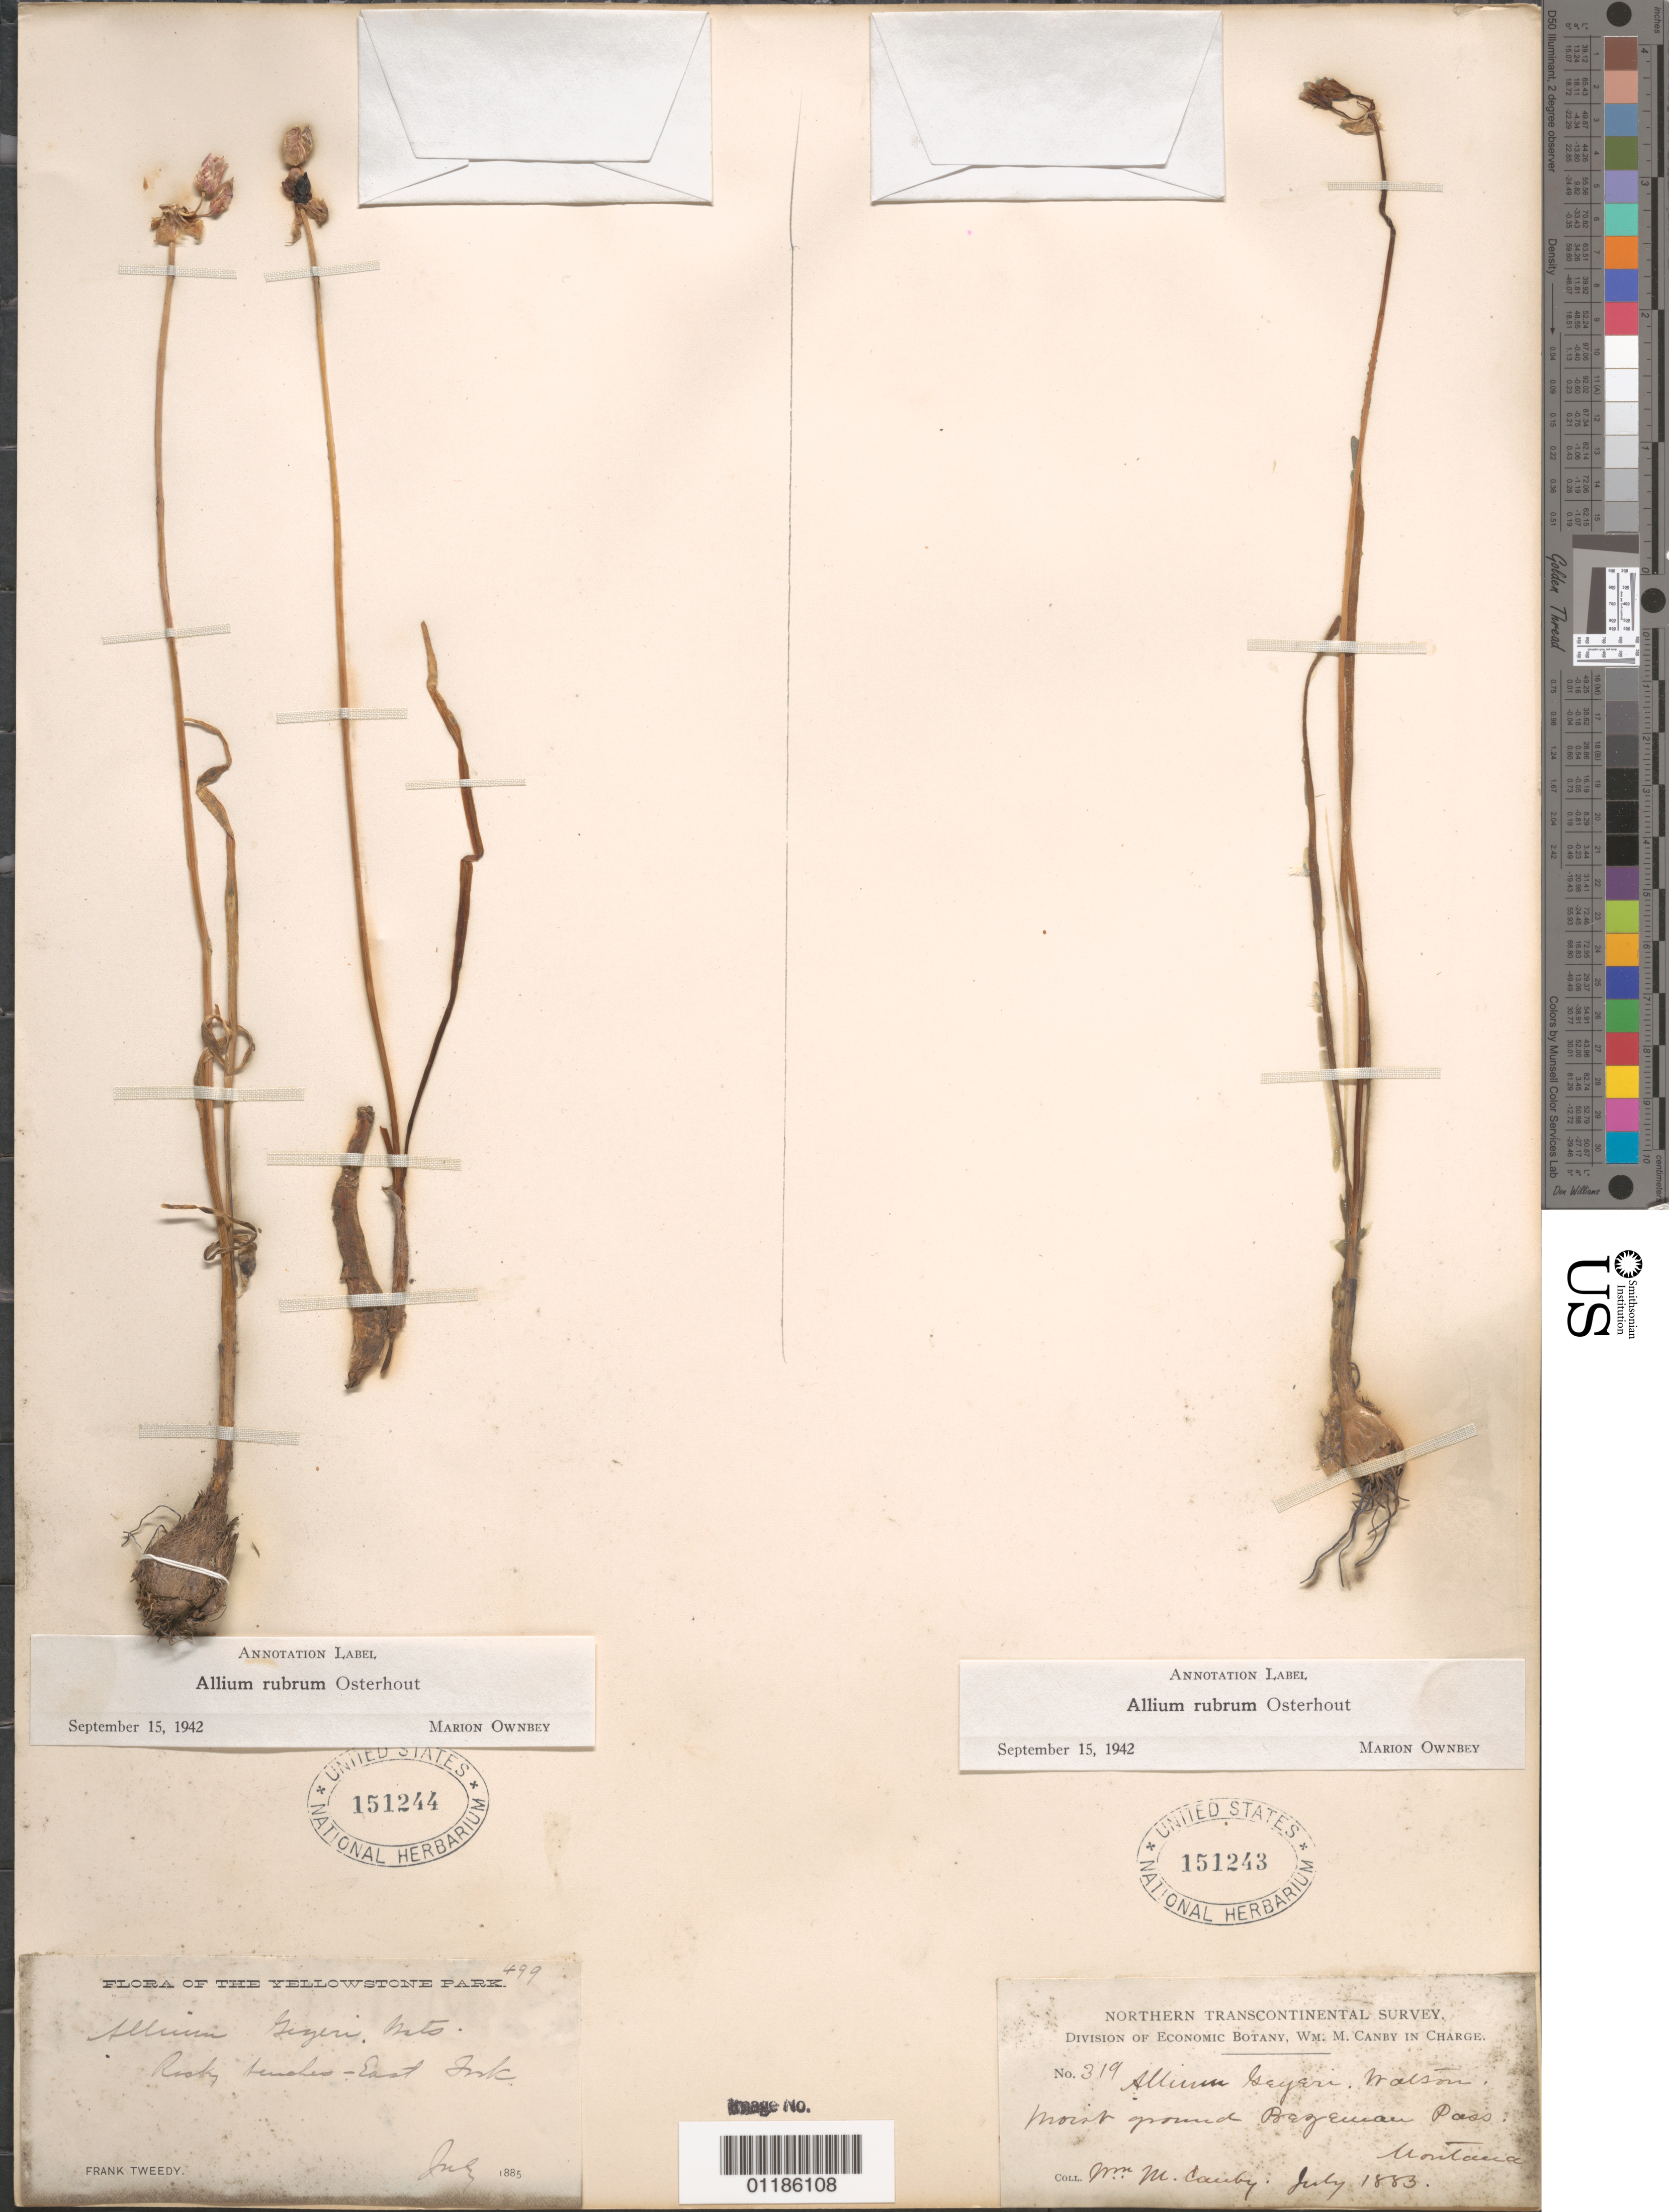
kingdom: Plantae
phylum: Tracheophyta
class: Liliopsida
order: Asparagales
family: Amaryllidaceae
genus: Allium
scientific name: Allium rubrum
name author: Osterh.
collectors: W. M. Canby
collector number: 319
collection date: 1883-07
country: United States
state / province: Montana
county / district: Gallatin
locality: Bozeman Pass.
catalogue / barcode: US 151243